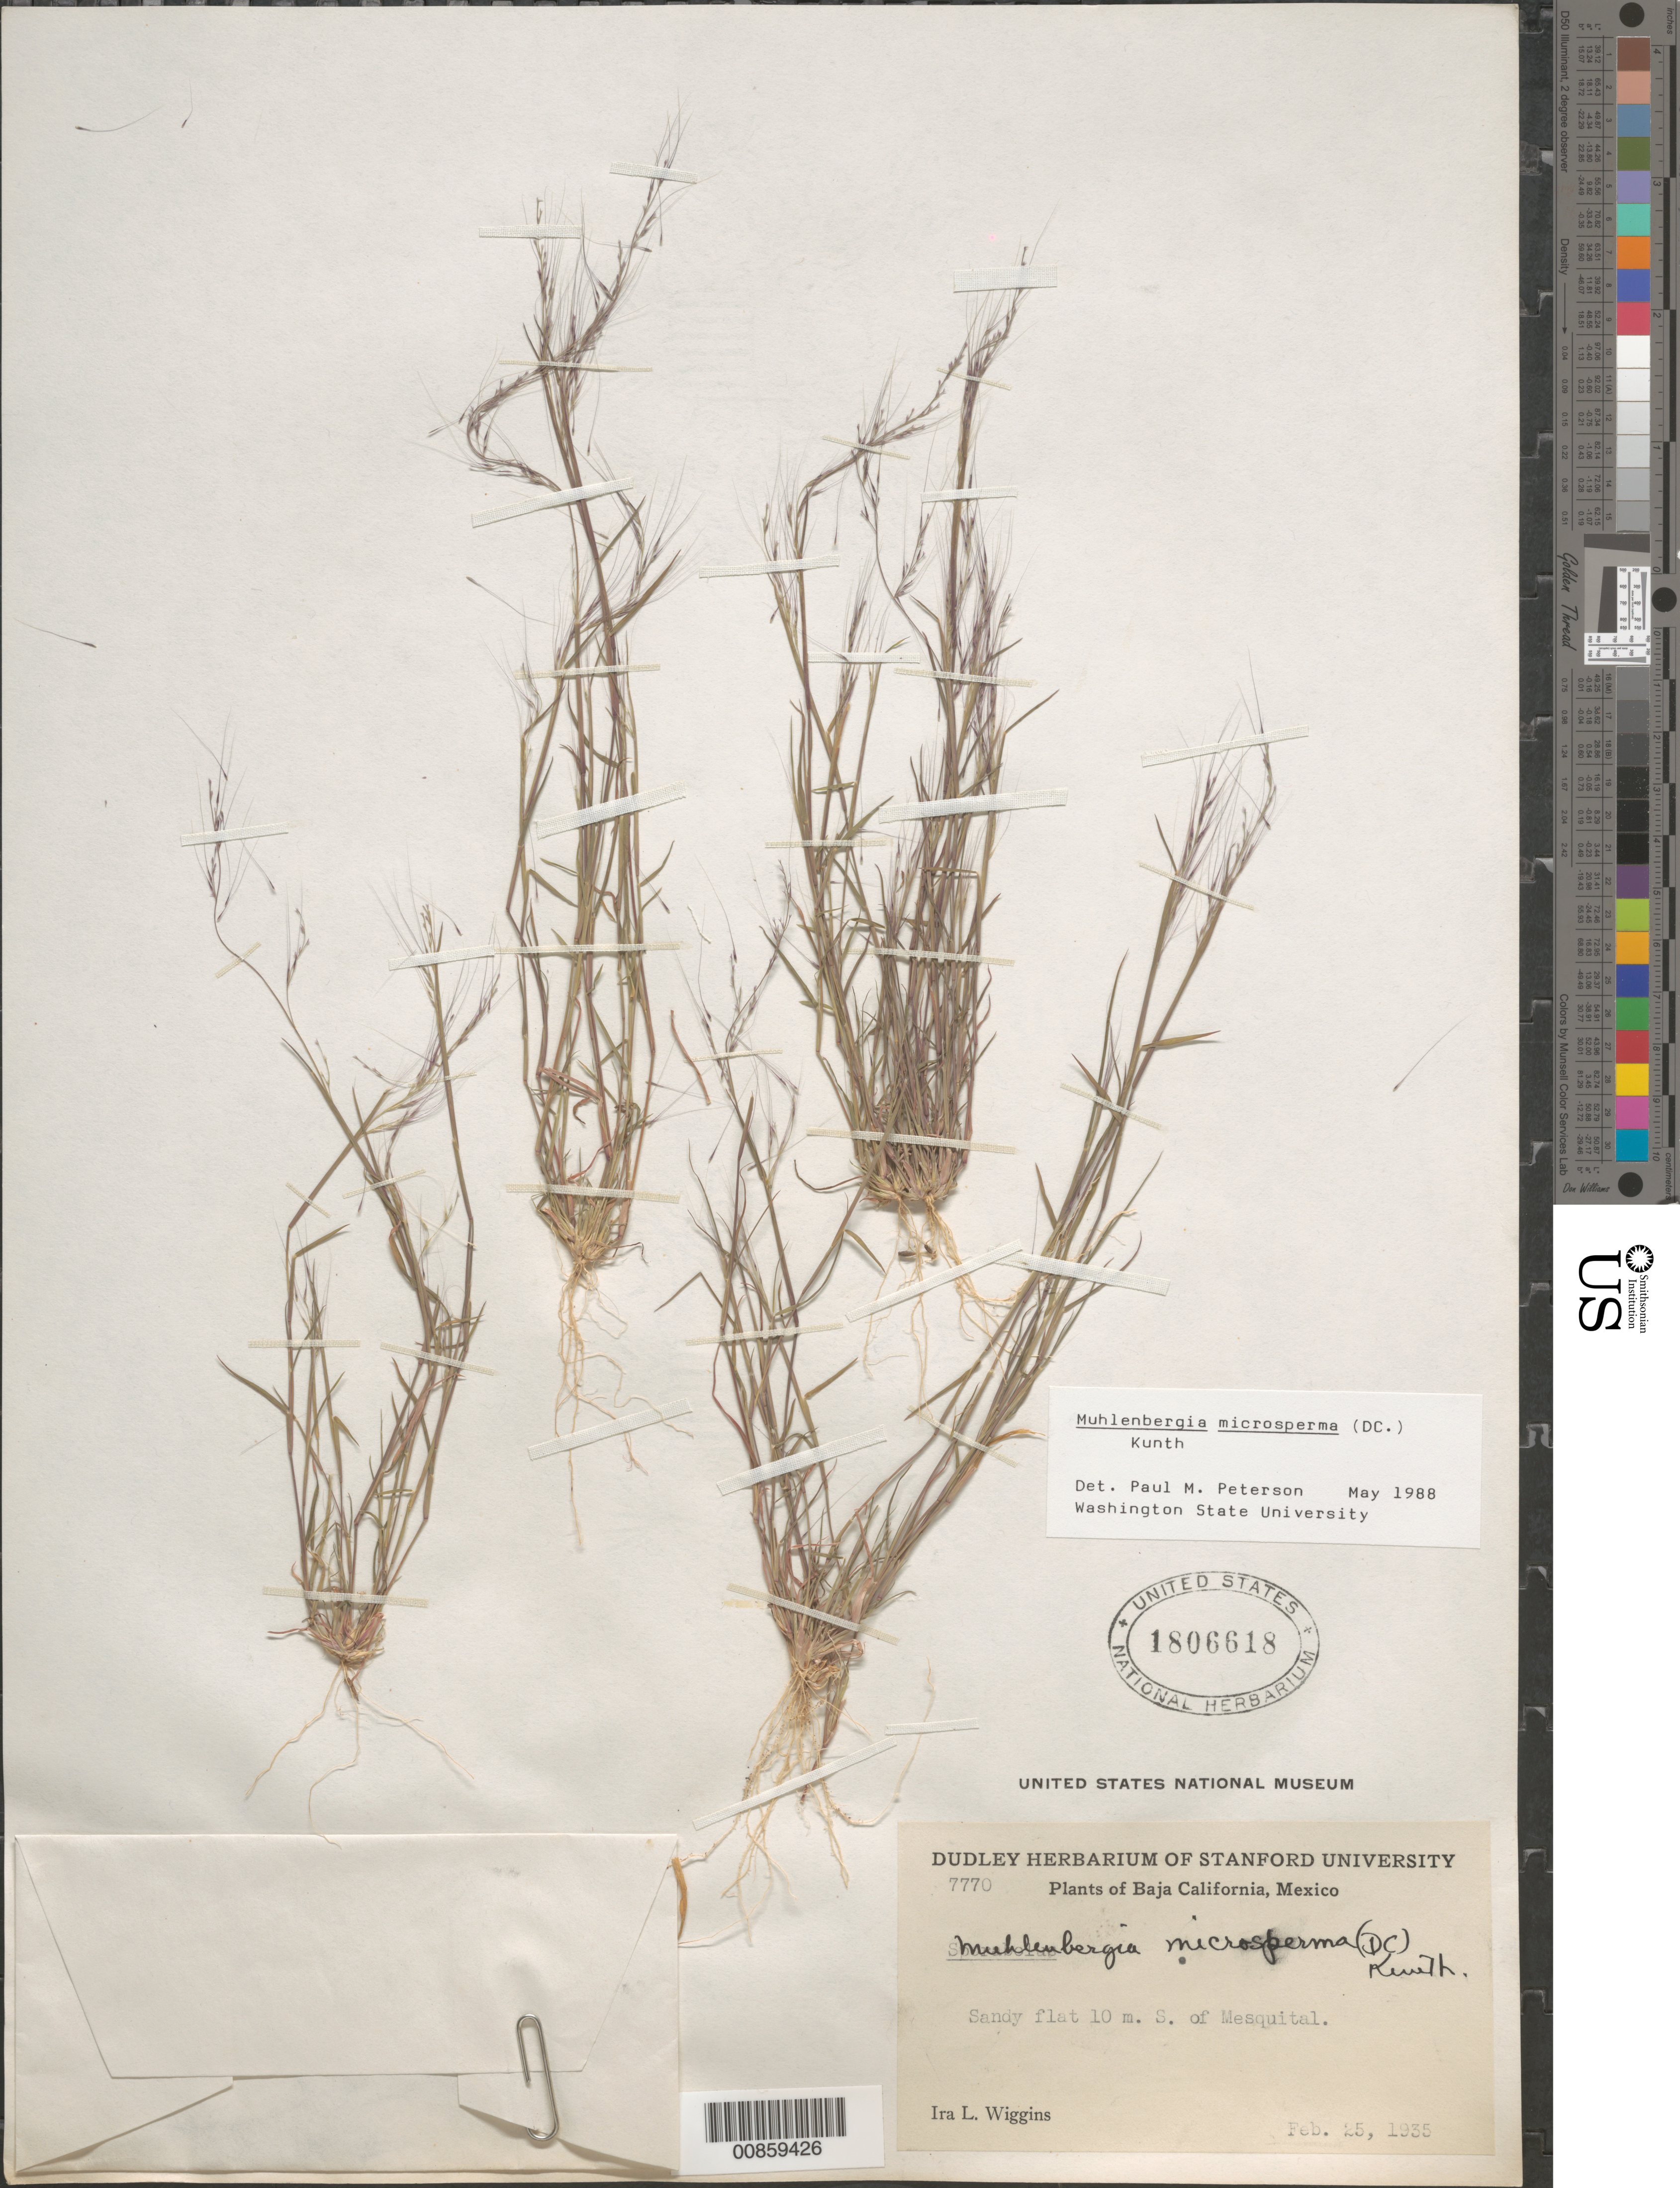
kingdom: Plantae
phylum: Tracheophyta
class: Liliopsida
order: Poales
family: Poaceae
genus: Muhlenbergia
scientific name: Muhlenbergia microsperma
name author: (DC.) Kunth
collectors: I. L. Wiggins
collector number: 7770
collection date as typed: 25 Feb 1935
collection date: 1935-02-25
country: Mexico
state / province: Baja California Norte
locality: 10 mi S of Mesquital, B.C.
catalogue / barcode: US 1806618